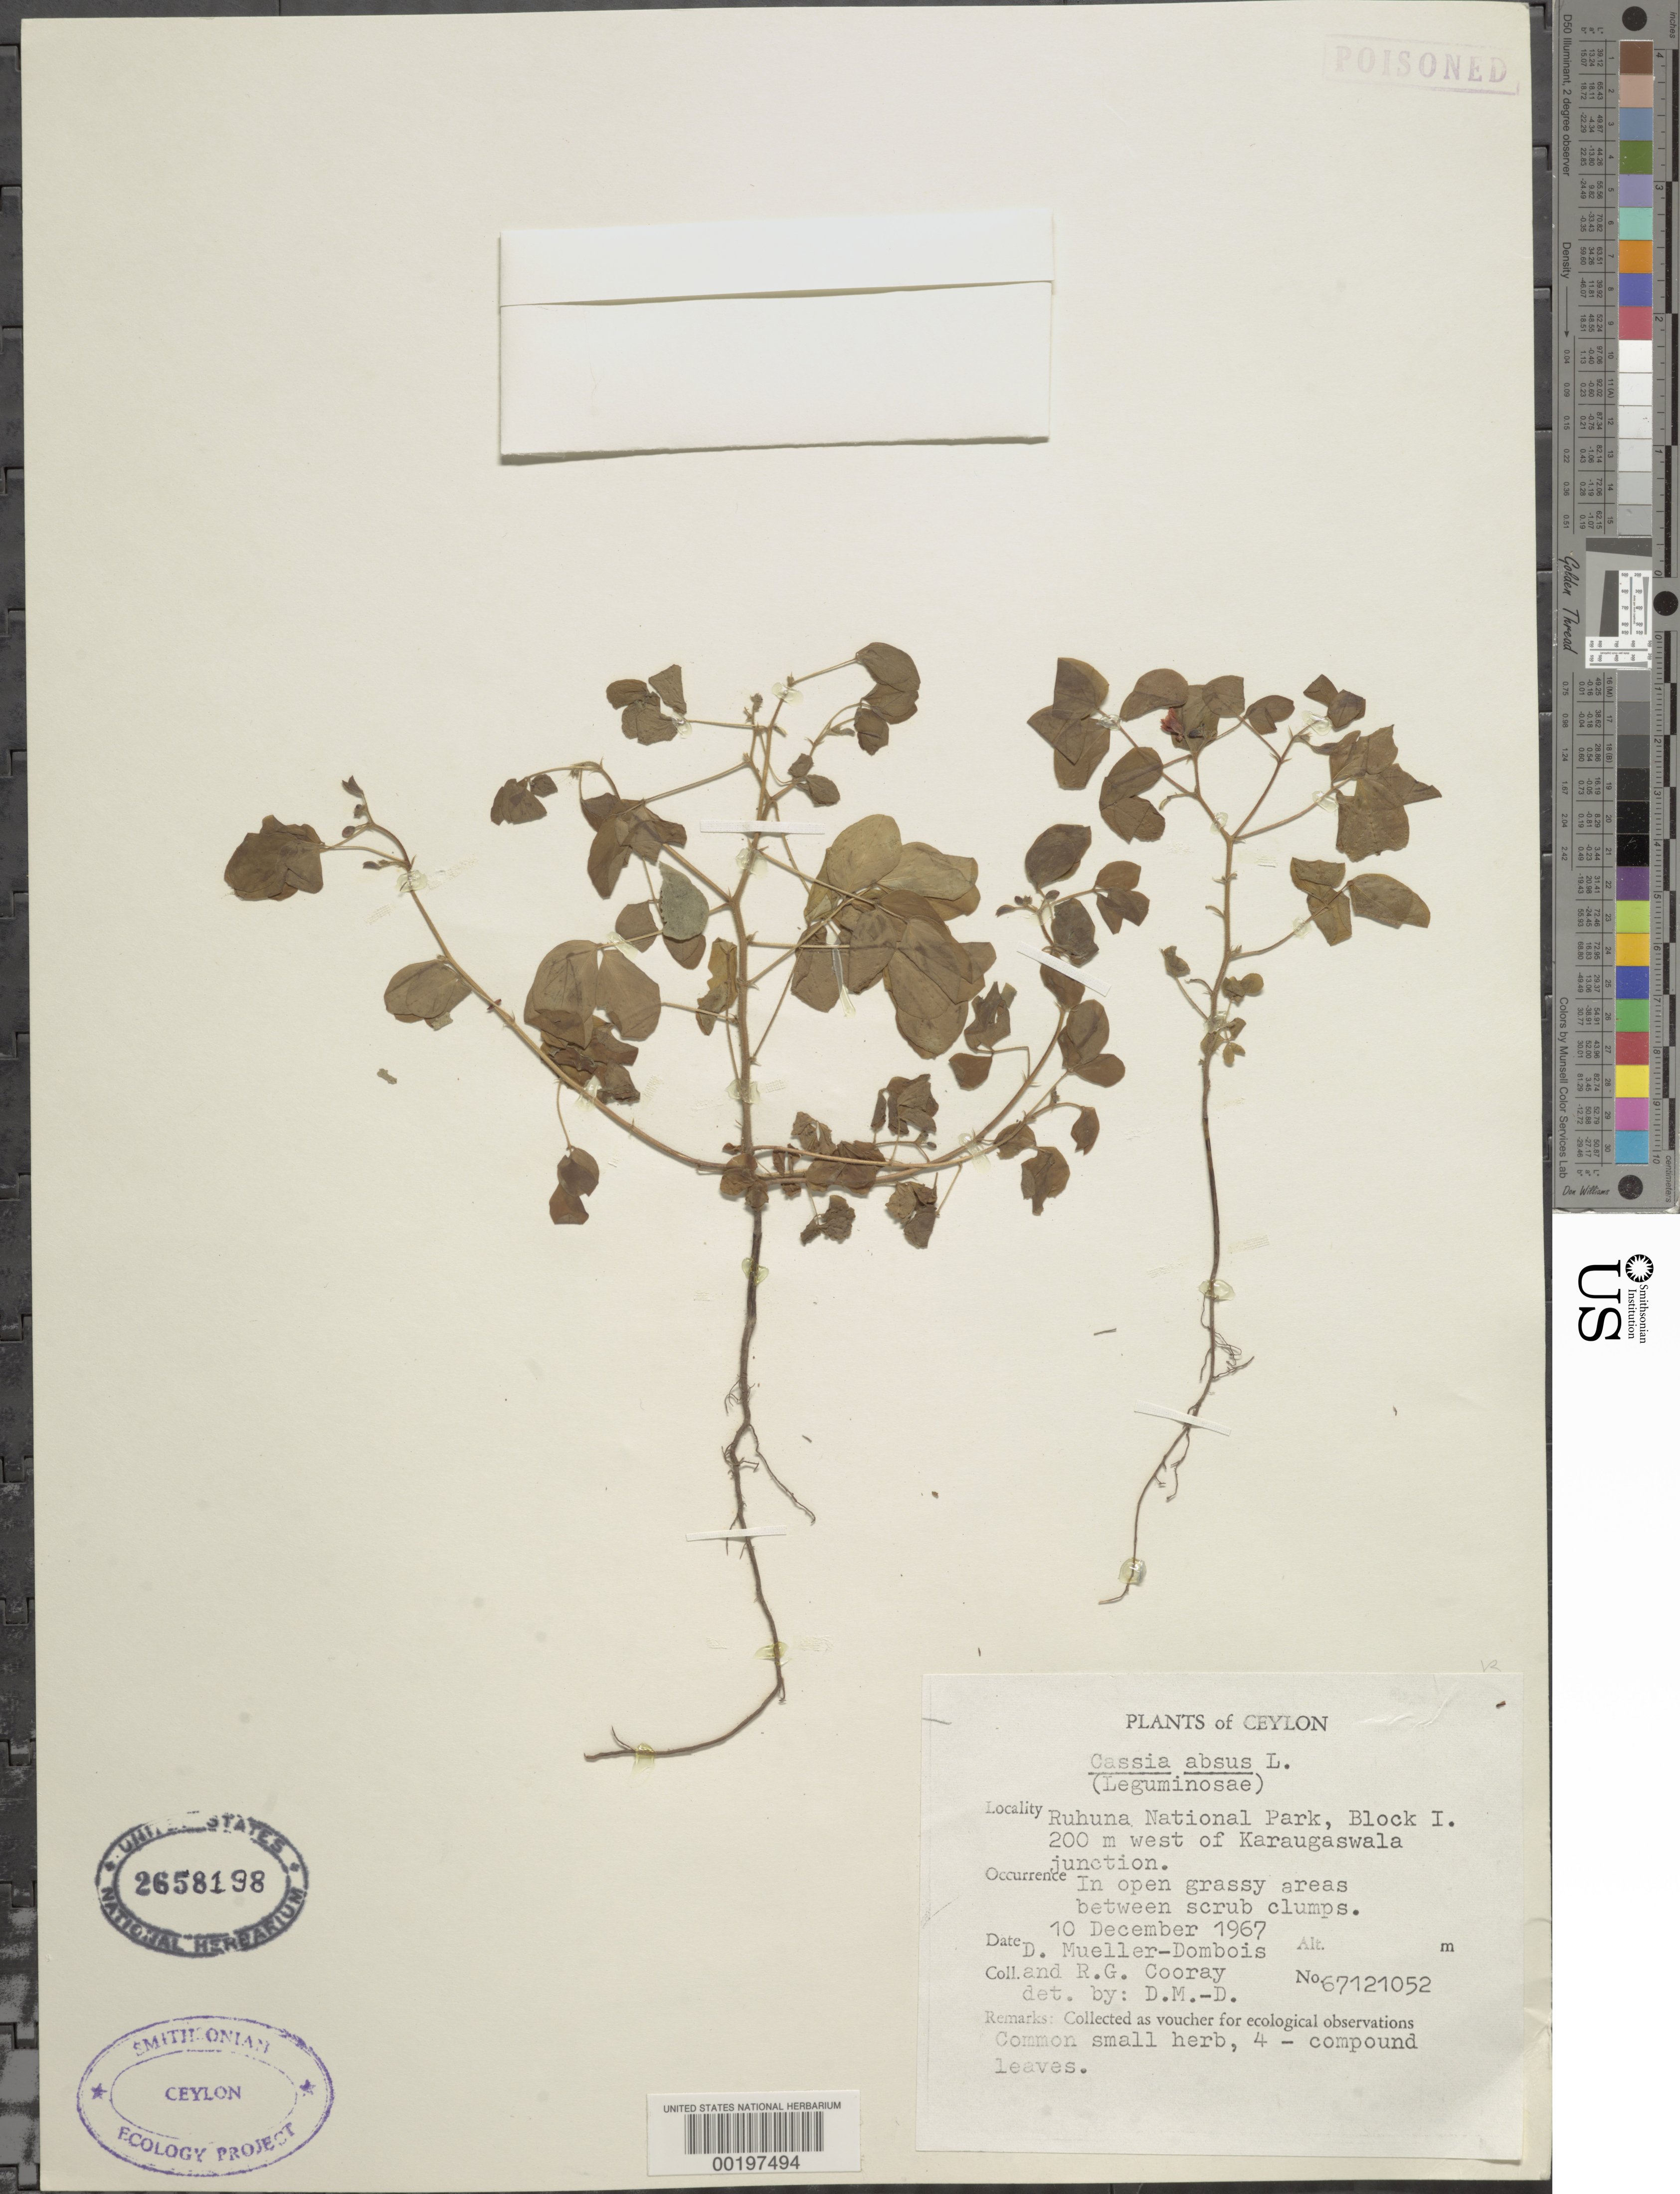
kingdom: Plantae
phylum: Tracheophyta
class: Magnoliopsida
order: Fabales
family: Fabaceae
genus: Chamaecrista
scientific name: Chamaecrista absus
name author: (L.) H.S. Irwin & Barneby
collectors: D. Mueller-Dombois & R. Cooray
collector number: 67121052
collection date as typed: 10 Dec 1967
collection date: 1967-12-10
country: Sri Lanka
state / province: Southern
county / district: Hambantota Dist.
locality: Ruhuna national park, block i 200 m w of karaugaswala junction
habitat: In open grassy areas between scrub clumps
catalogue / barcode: US 2658198